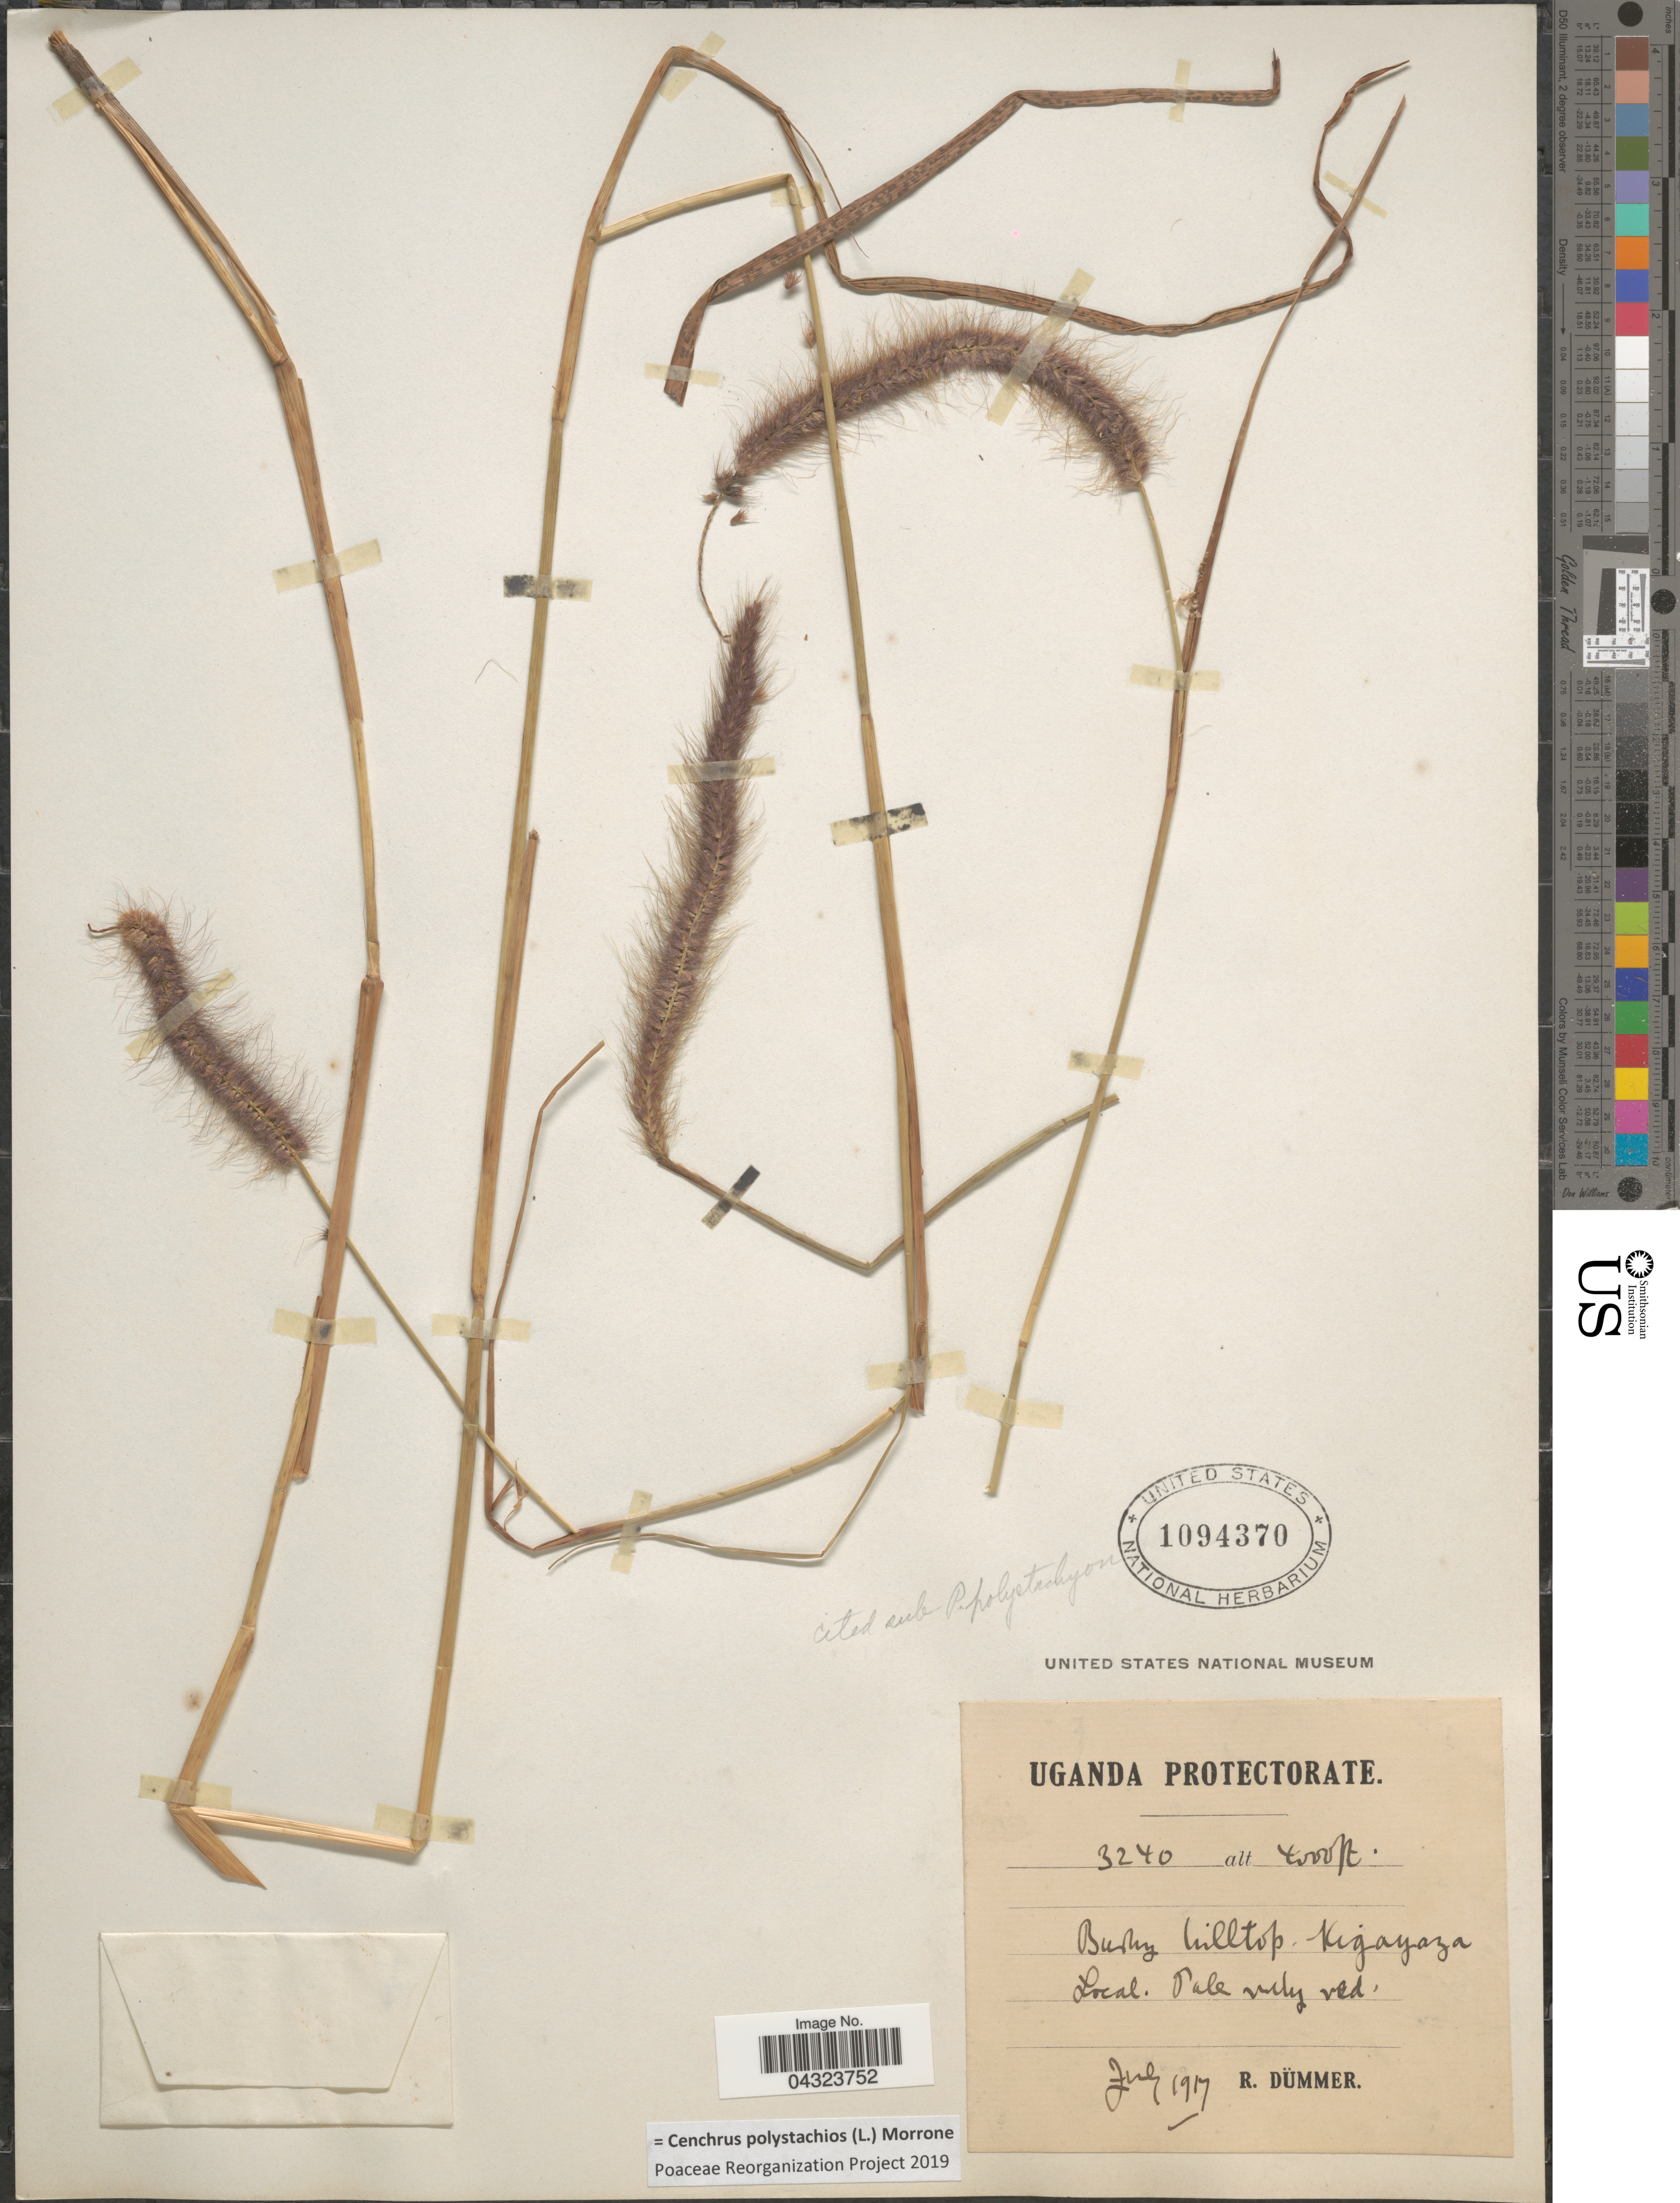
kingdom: Plantae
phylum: Tracheophyta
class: Liliopsida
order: Poales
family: Poaceae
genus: Cenchrus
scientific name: Cenchrus polystachios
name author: (L.) Morrone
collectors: R. A. Dümmer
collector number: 3240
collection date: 1907-07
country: Uganda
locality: Uganda Protectorate. Bushy hilltop. Kigayaza.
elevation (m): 1219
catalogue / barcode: US 1094370